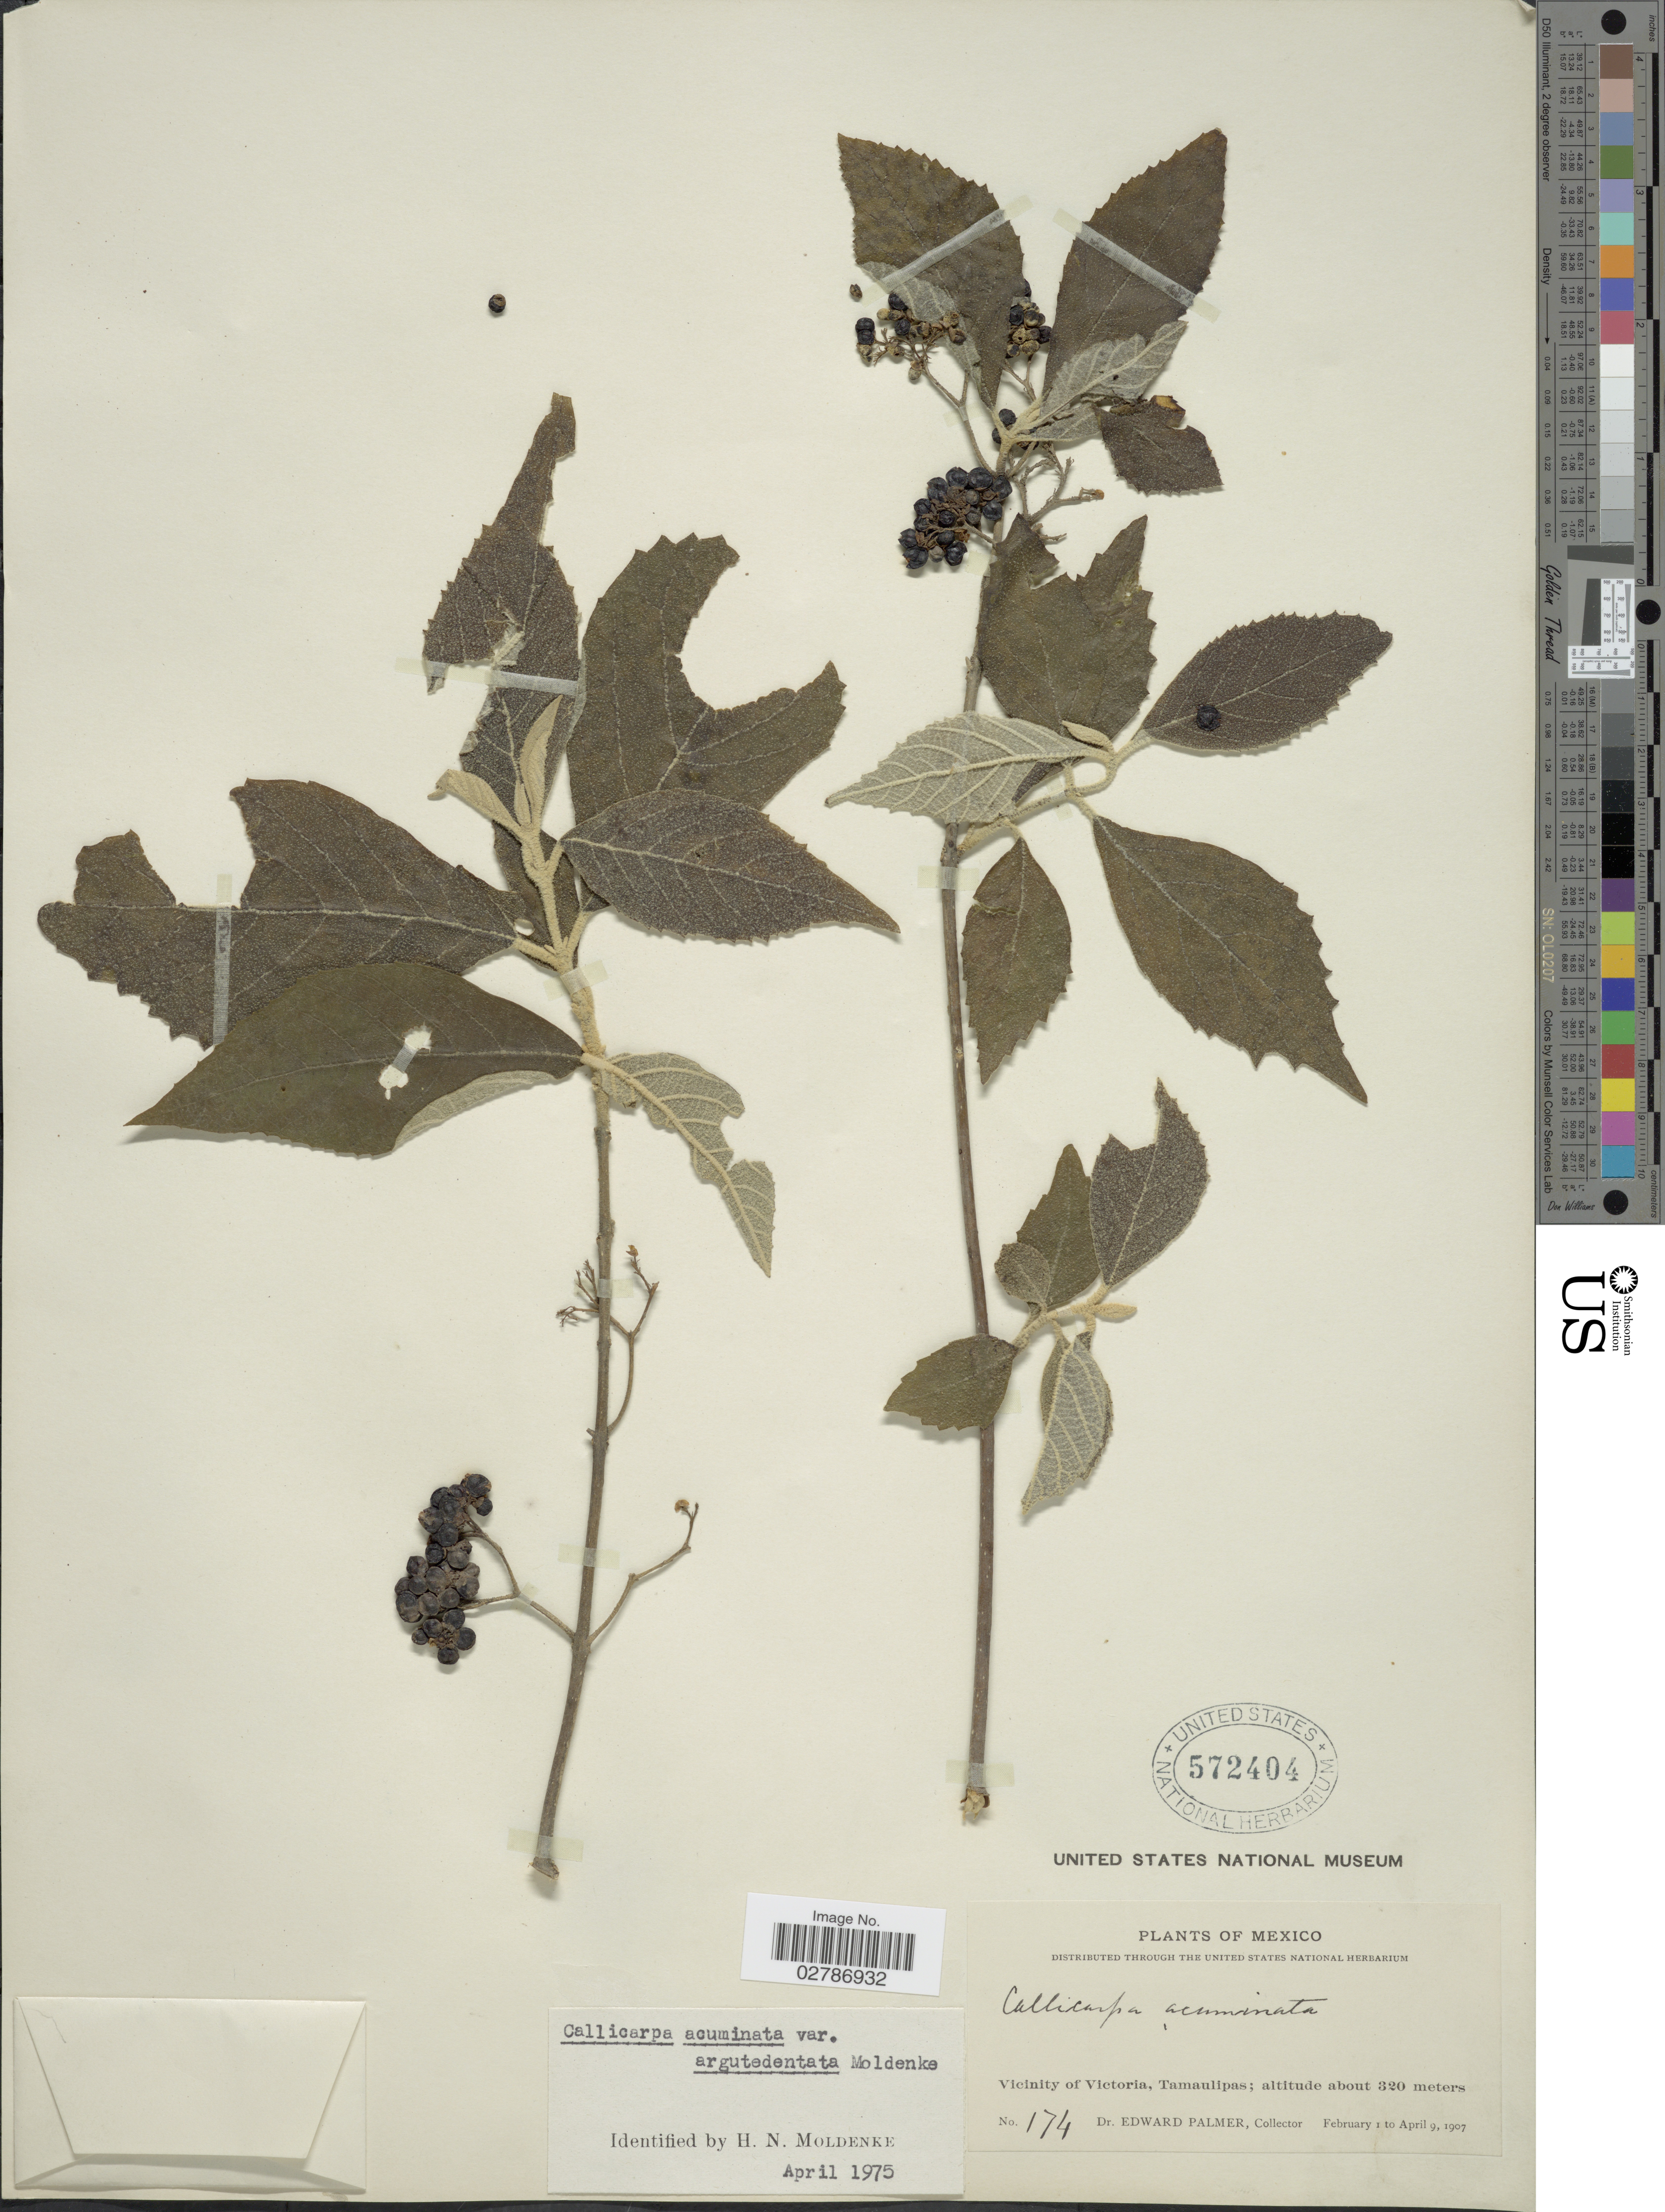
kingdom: Plantae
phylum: Tracheophyta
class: Magnoliopsida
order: Lamiales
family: Lamiaceae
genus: Callicarpa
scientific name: Callicarpa acuminata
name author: Kunth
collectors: E. Palmer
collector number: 174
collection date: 1907-02-01/1907-04-09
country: Mexico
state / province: Tamaulipas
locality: Vicinity of Victoria.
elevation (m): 320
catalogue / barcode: US 572404